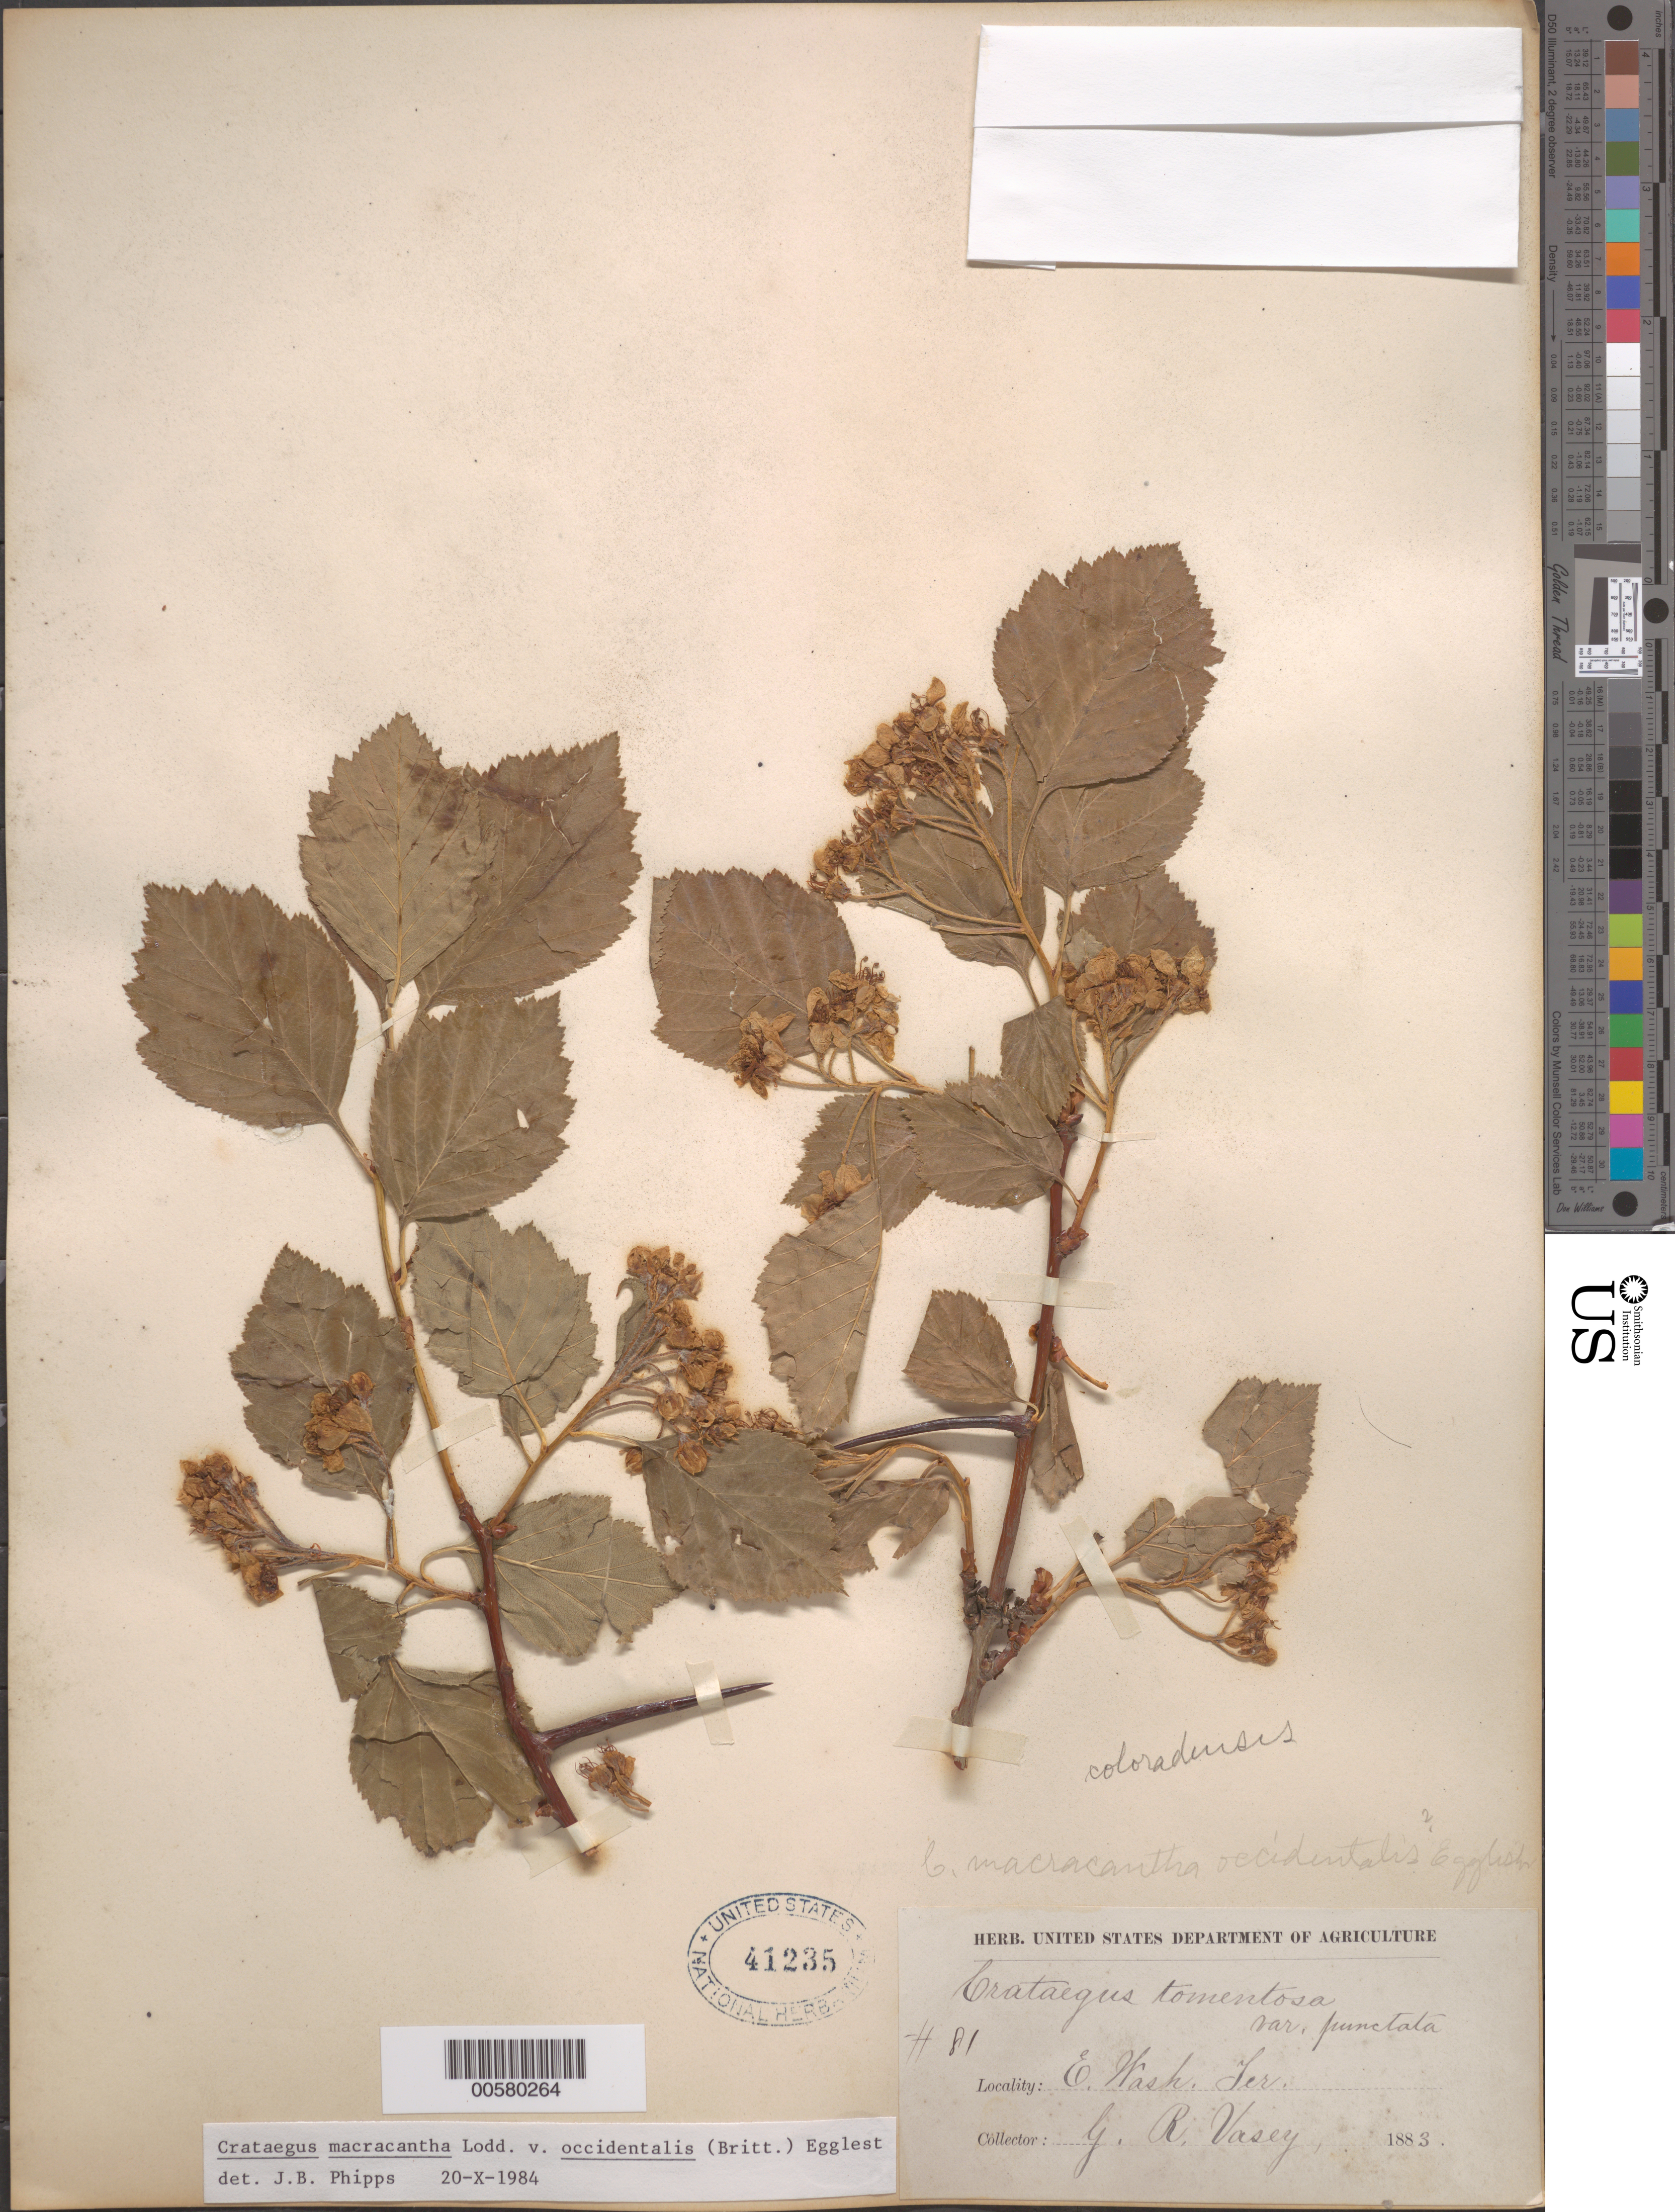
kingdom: Plantae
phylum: Tracheophyta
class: Magnoliopsida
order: Rosales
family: Rosaceae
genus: Crataegus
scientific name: Crataegus macracantha var. occidentalis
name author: (Britton) Eggl.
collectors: G. R. Vasey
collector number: H81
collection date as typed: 1883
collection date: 1883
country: United States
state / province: Washington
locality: East Washington Territory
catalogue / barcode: US 41235